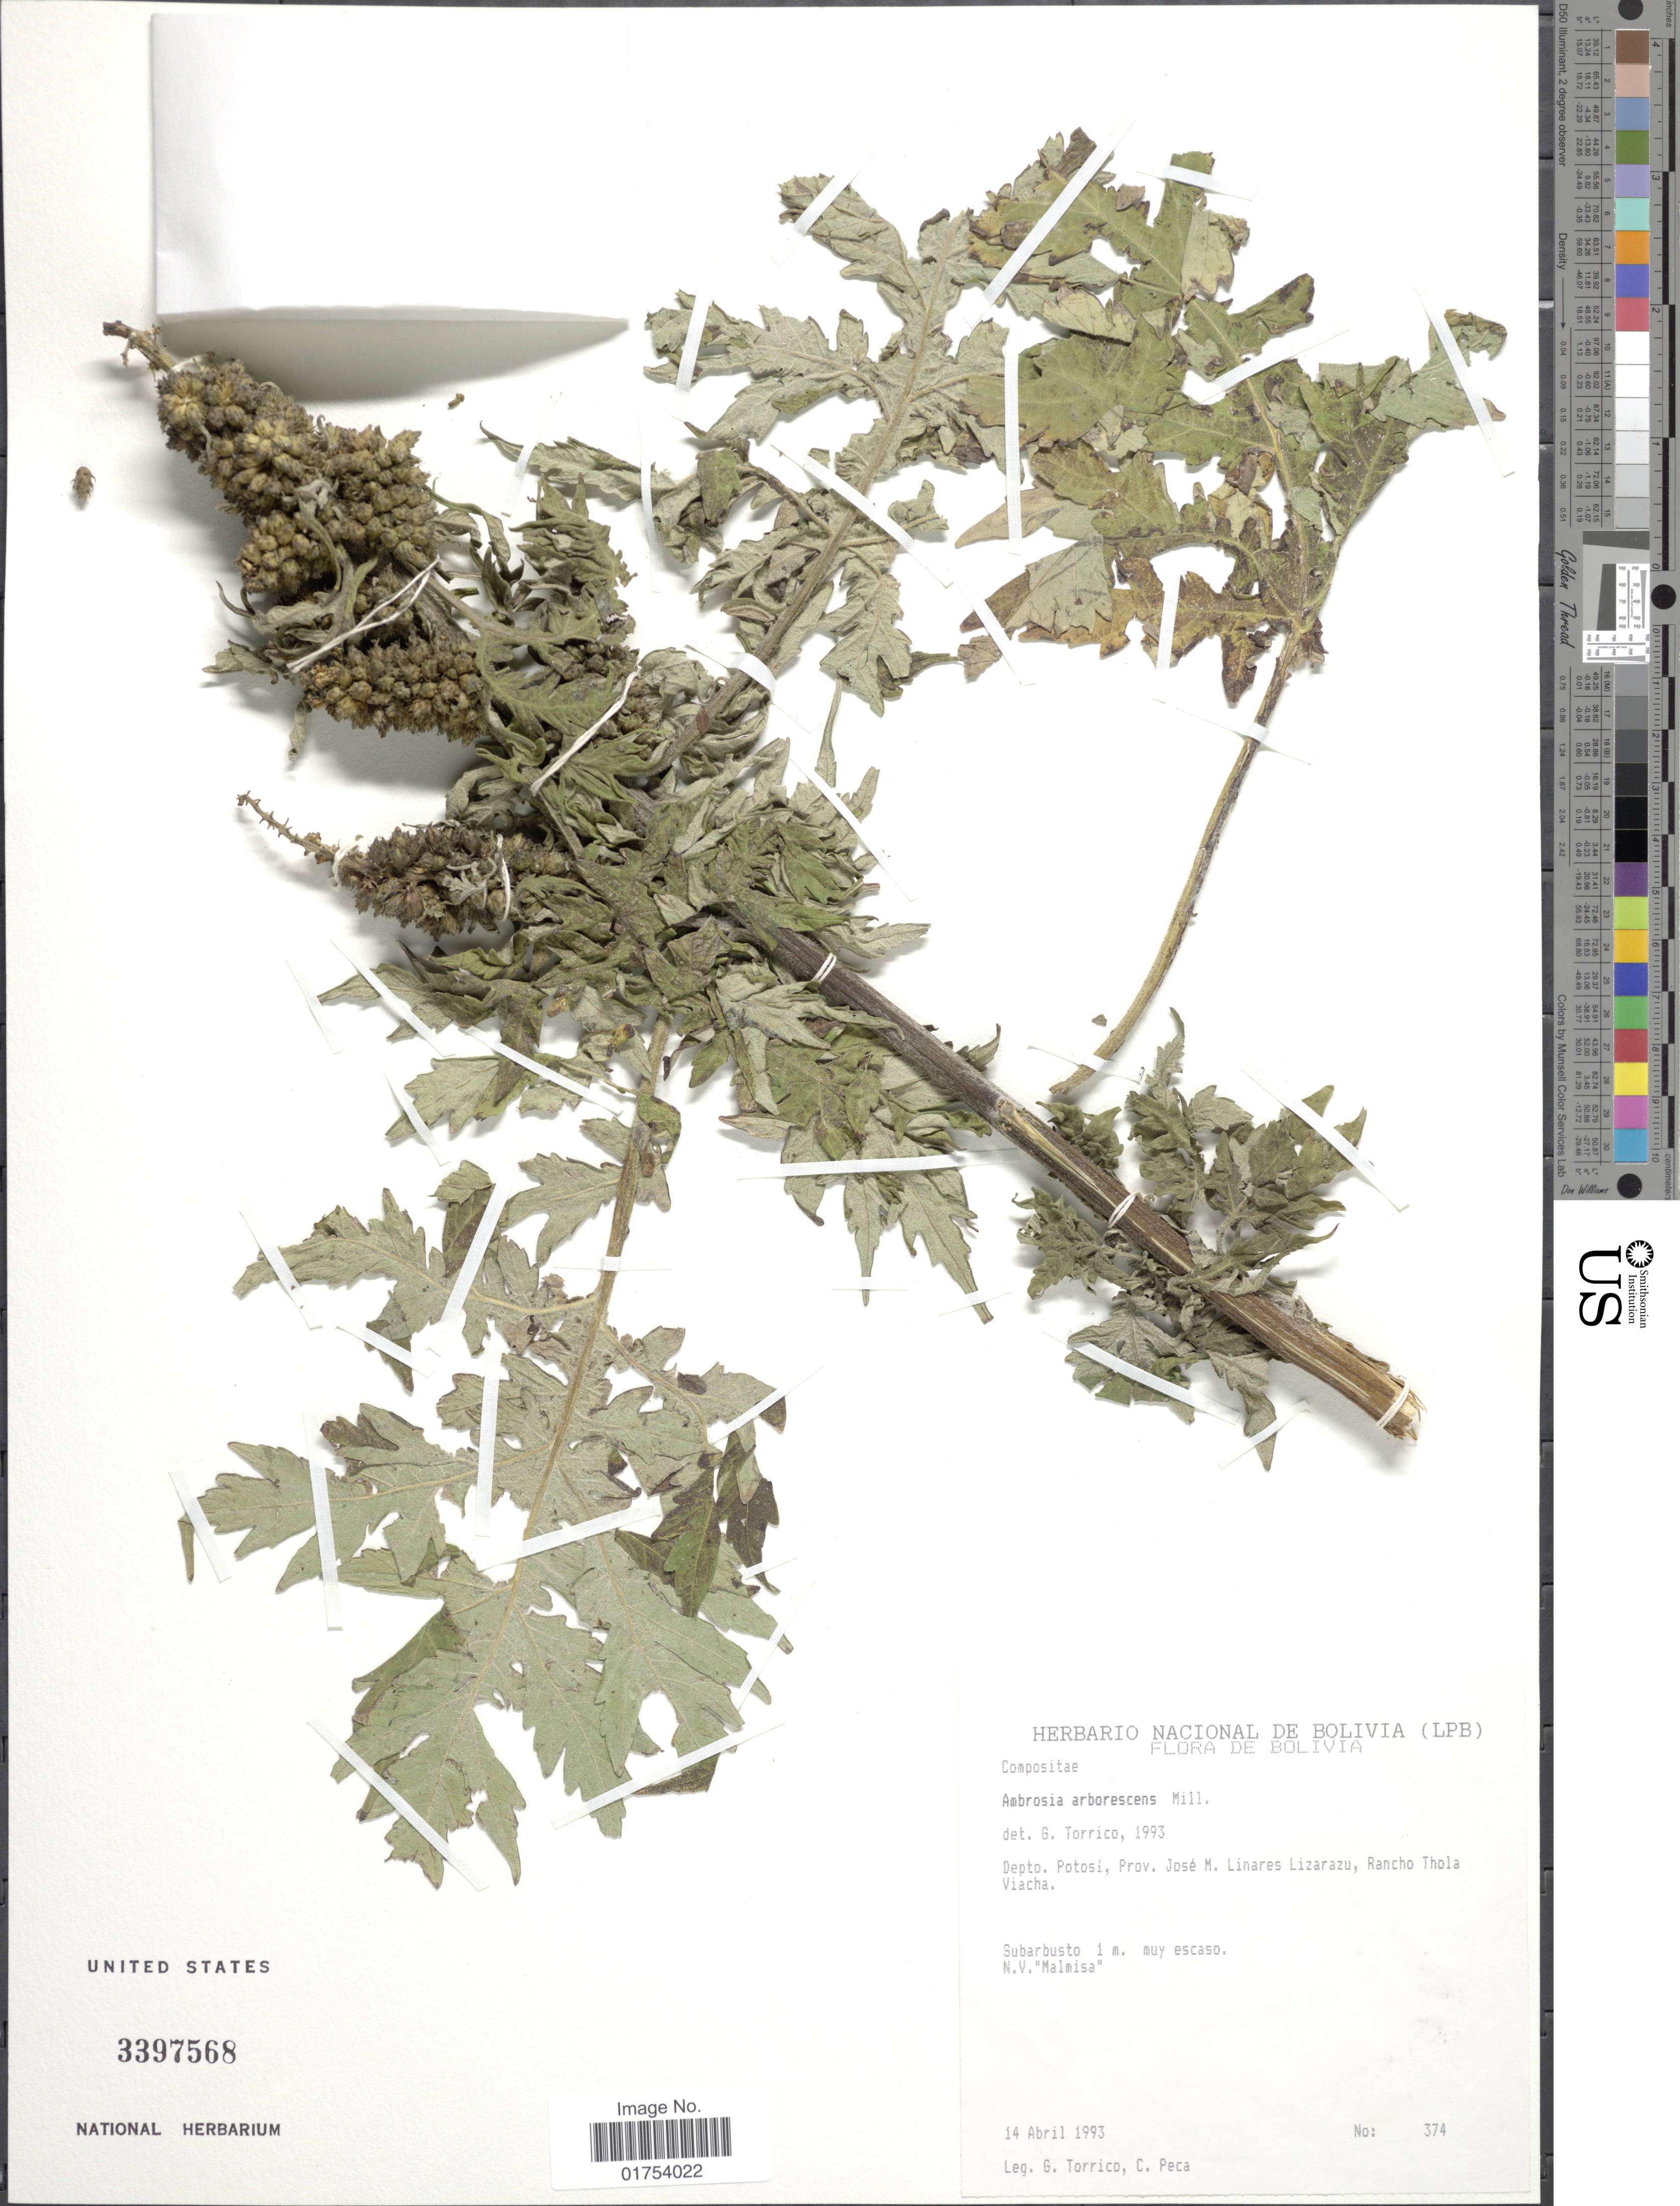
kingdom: Plantae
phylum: Tracheophyta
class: Magnoliopsida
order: Asterales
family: Asteraceae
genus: Ambrosia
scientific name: Ambrosia arborescens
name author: Mill.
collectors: G. Torrico & C. Peca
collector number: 374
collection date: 1993-04-14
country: Bolivia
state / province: Potosi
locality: Prov. Jose M. Linares Lizarazu, Rancho Thola Viacha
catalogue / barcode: US 3397568